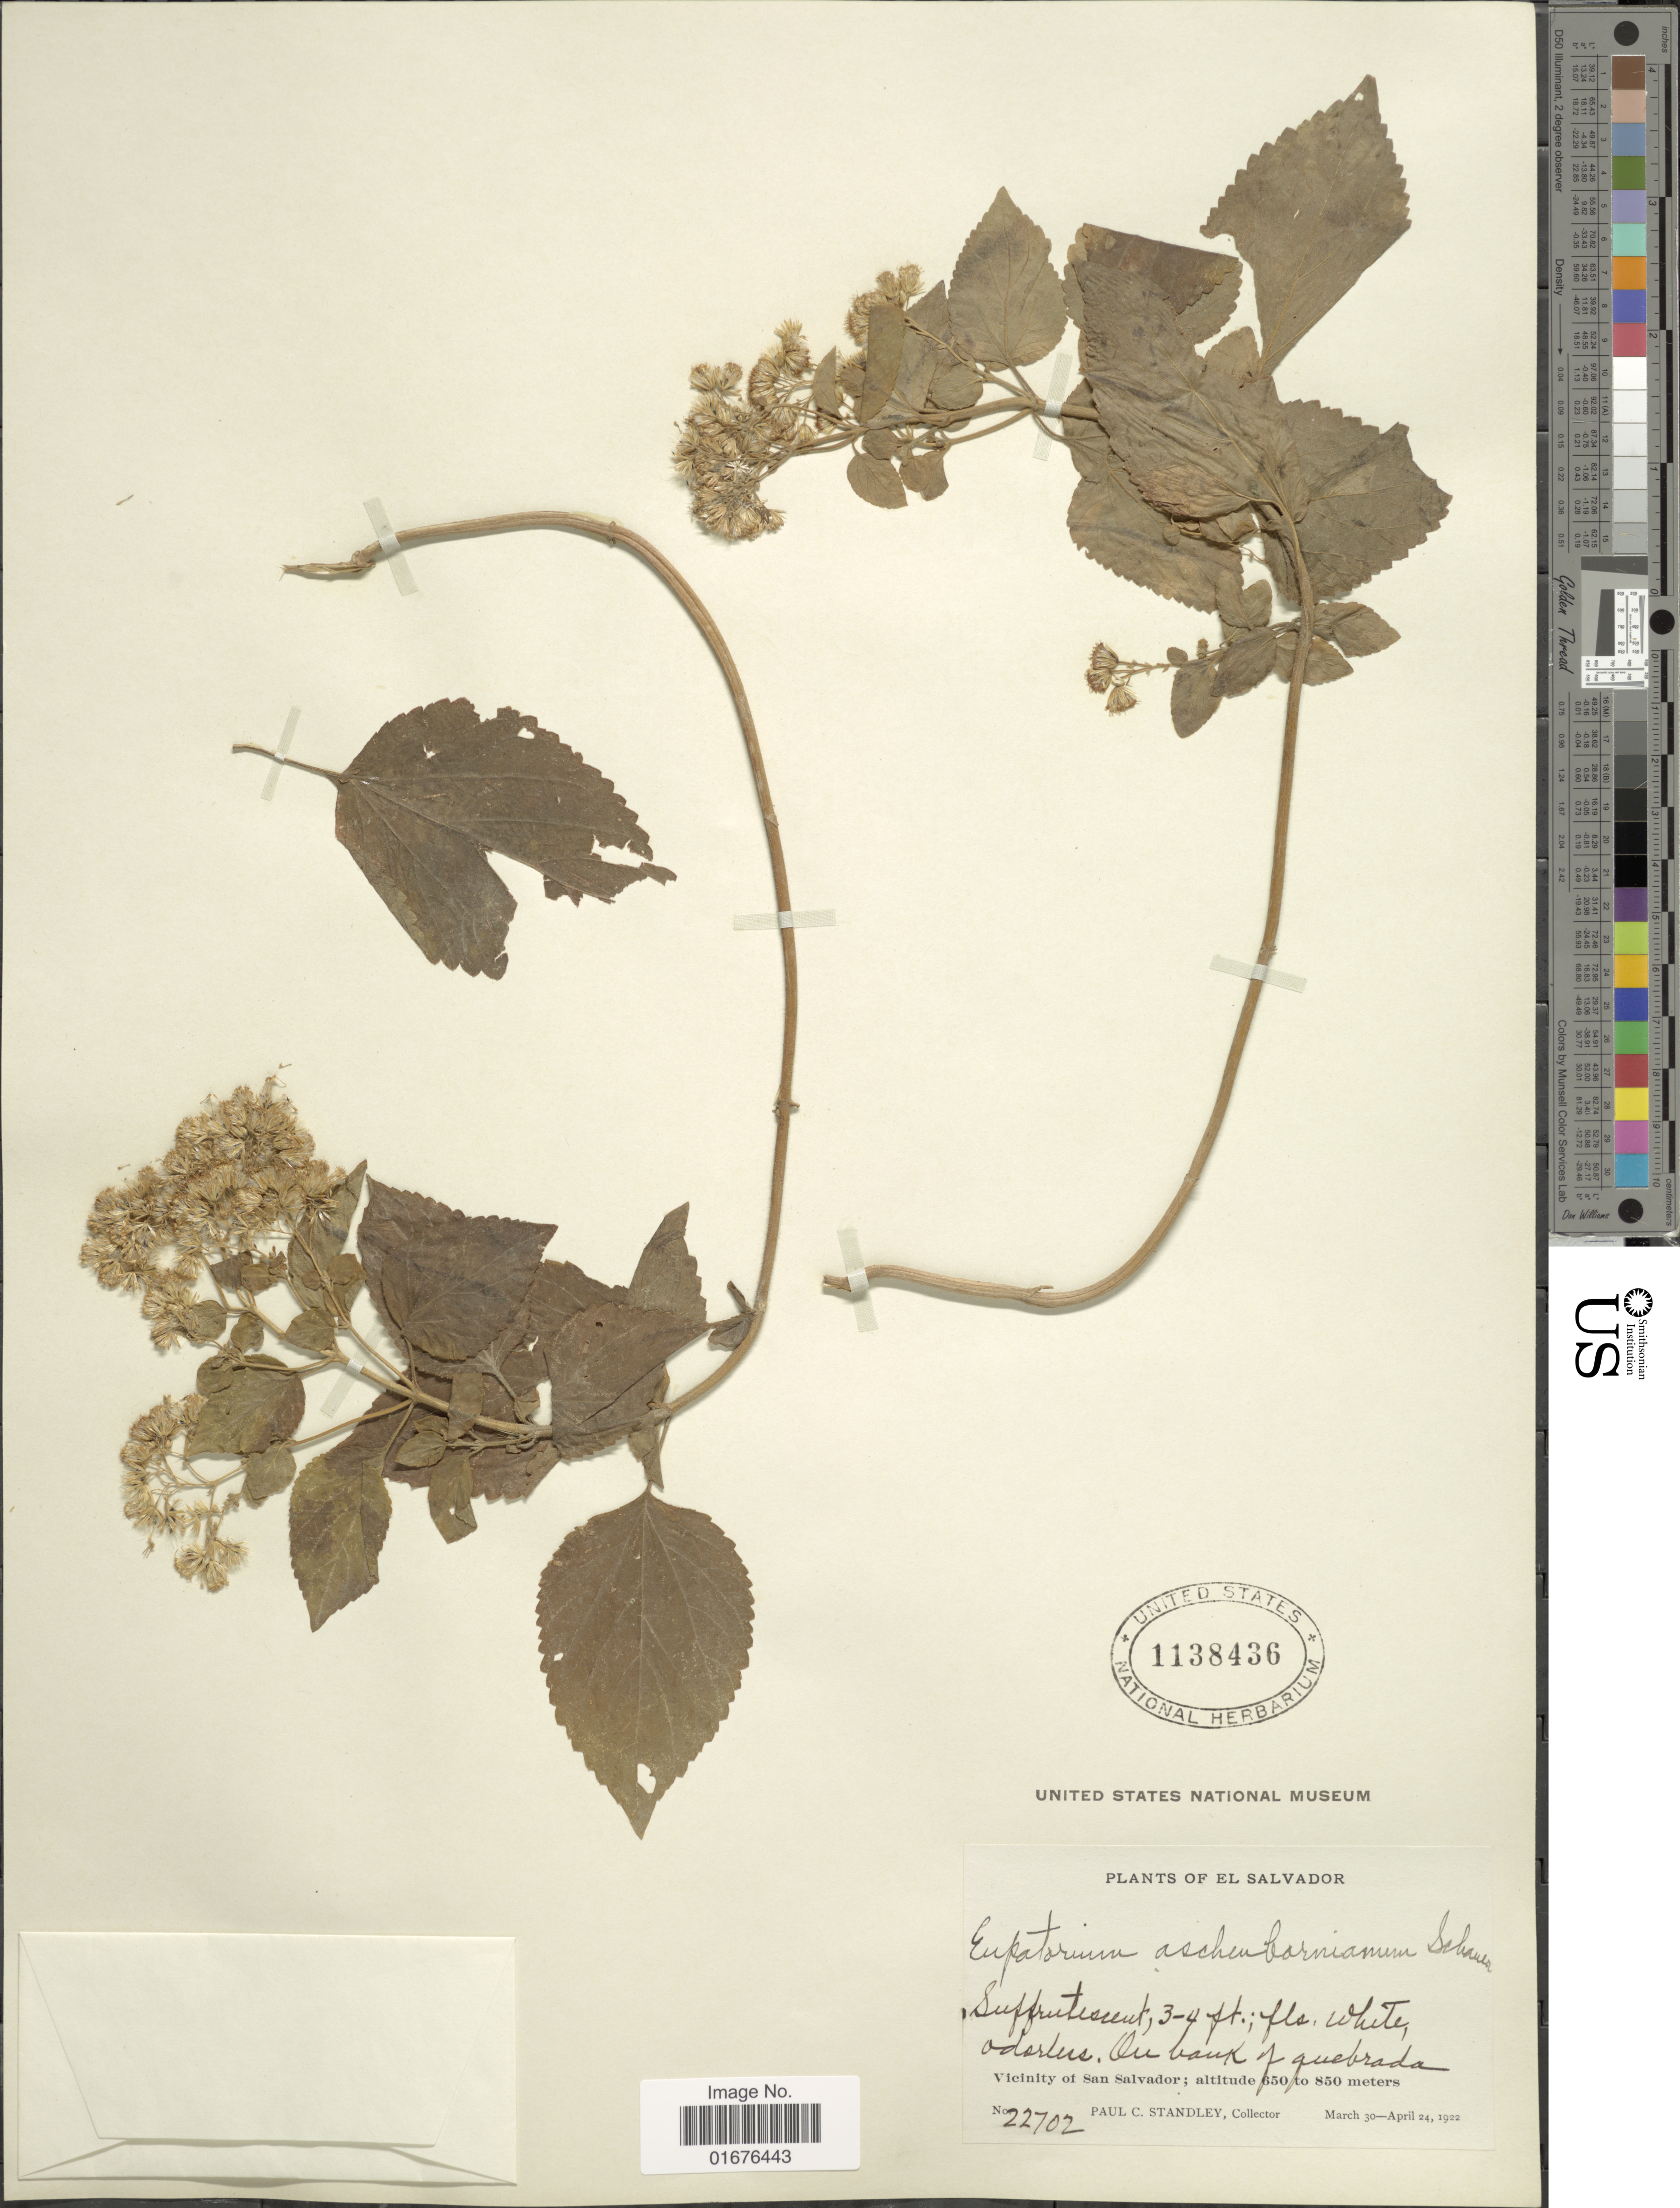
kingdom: Plantae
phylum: Tracheophyta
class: Magnoliopsida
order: Asterales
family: Asteraceae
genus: Ageratina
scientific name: Ageratina pichinchensis var. bustamenta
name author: (DC.) R.M. King & H. Rob.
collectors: P. C. Standley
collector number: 22702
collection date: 1922-03-30/1922-04-24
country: El Salvador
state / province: San Salvador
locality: On bank of quebrada, Vicinity of San Salvador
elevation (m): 650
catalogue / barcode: US 1138436